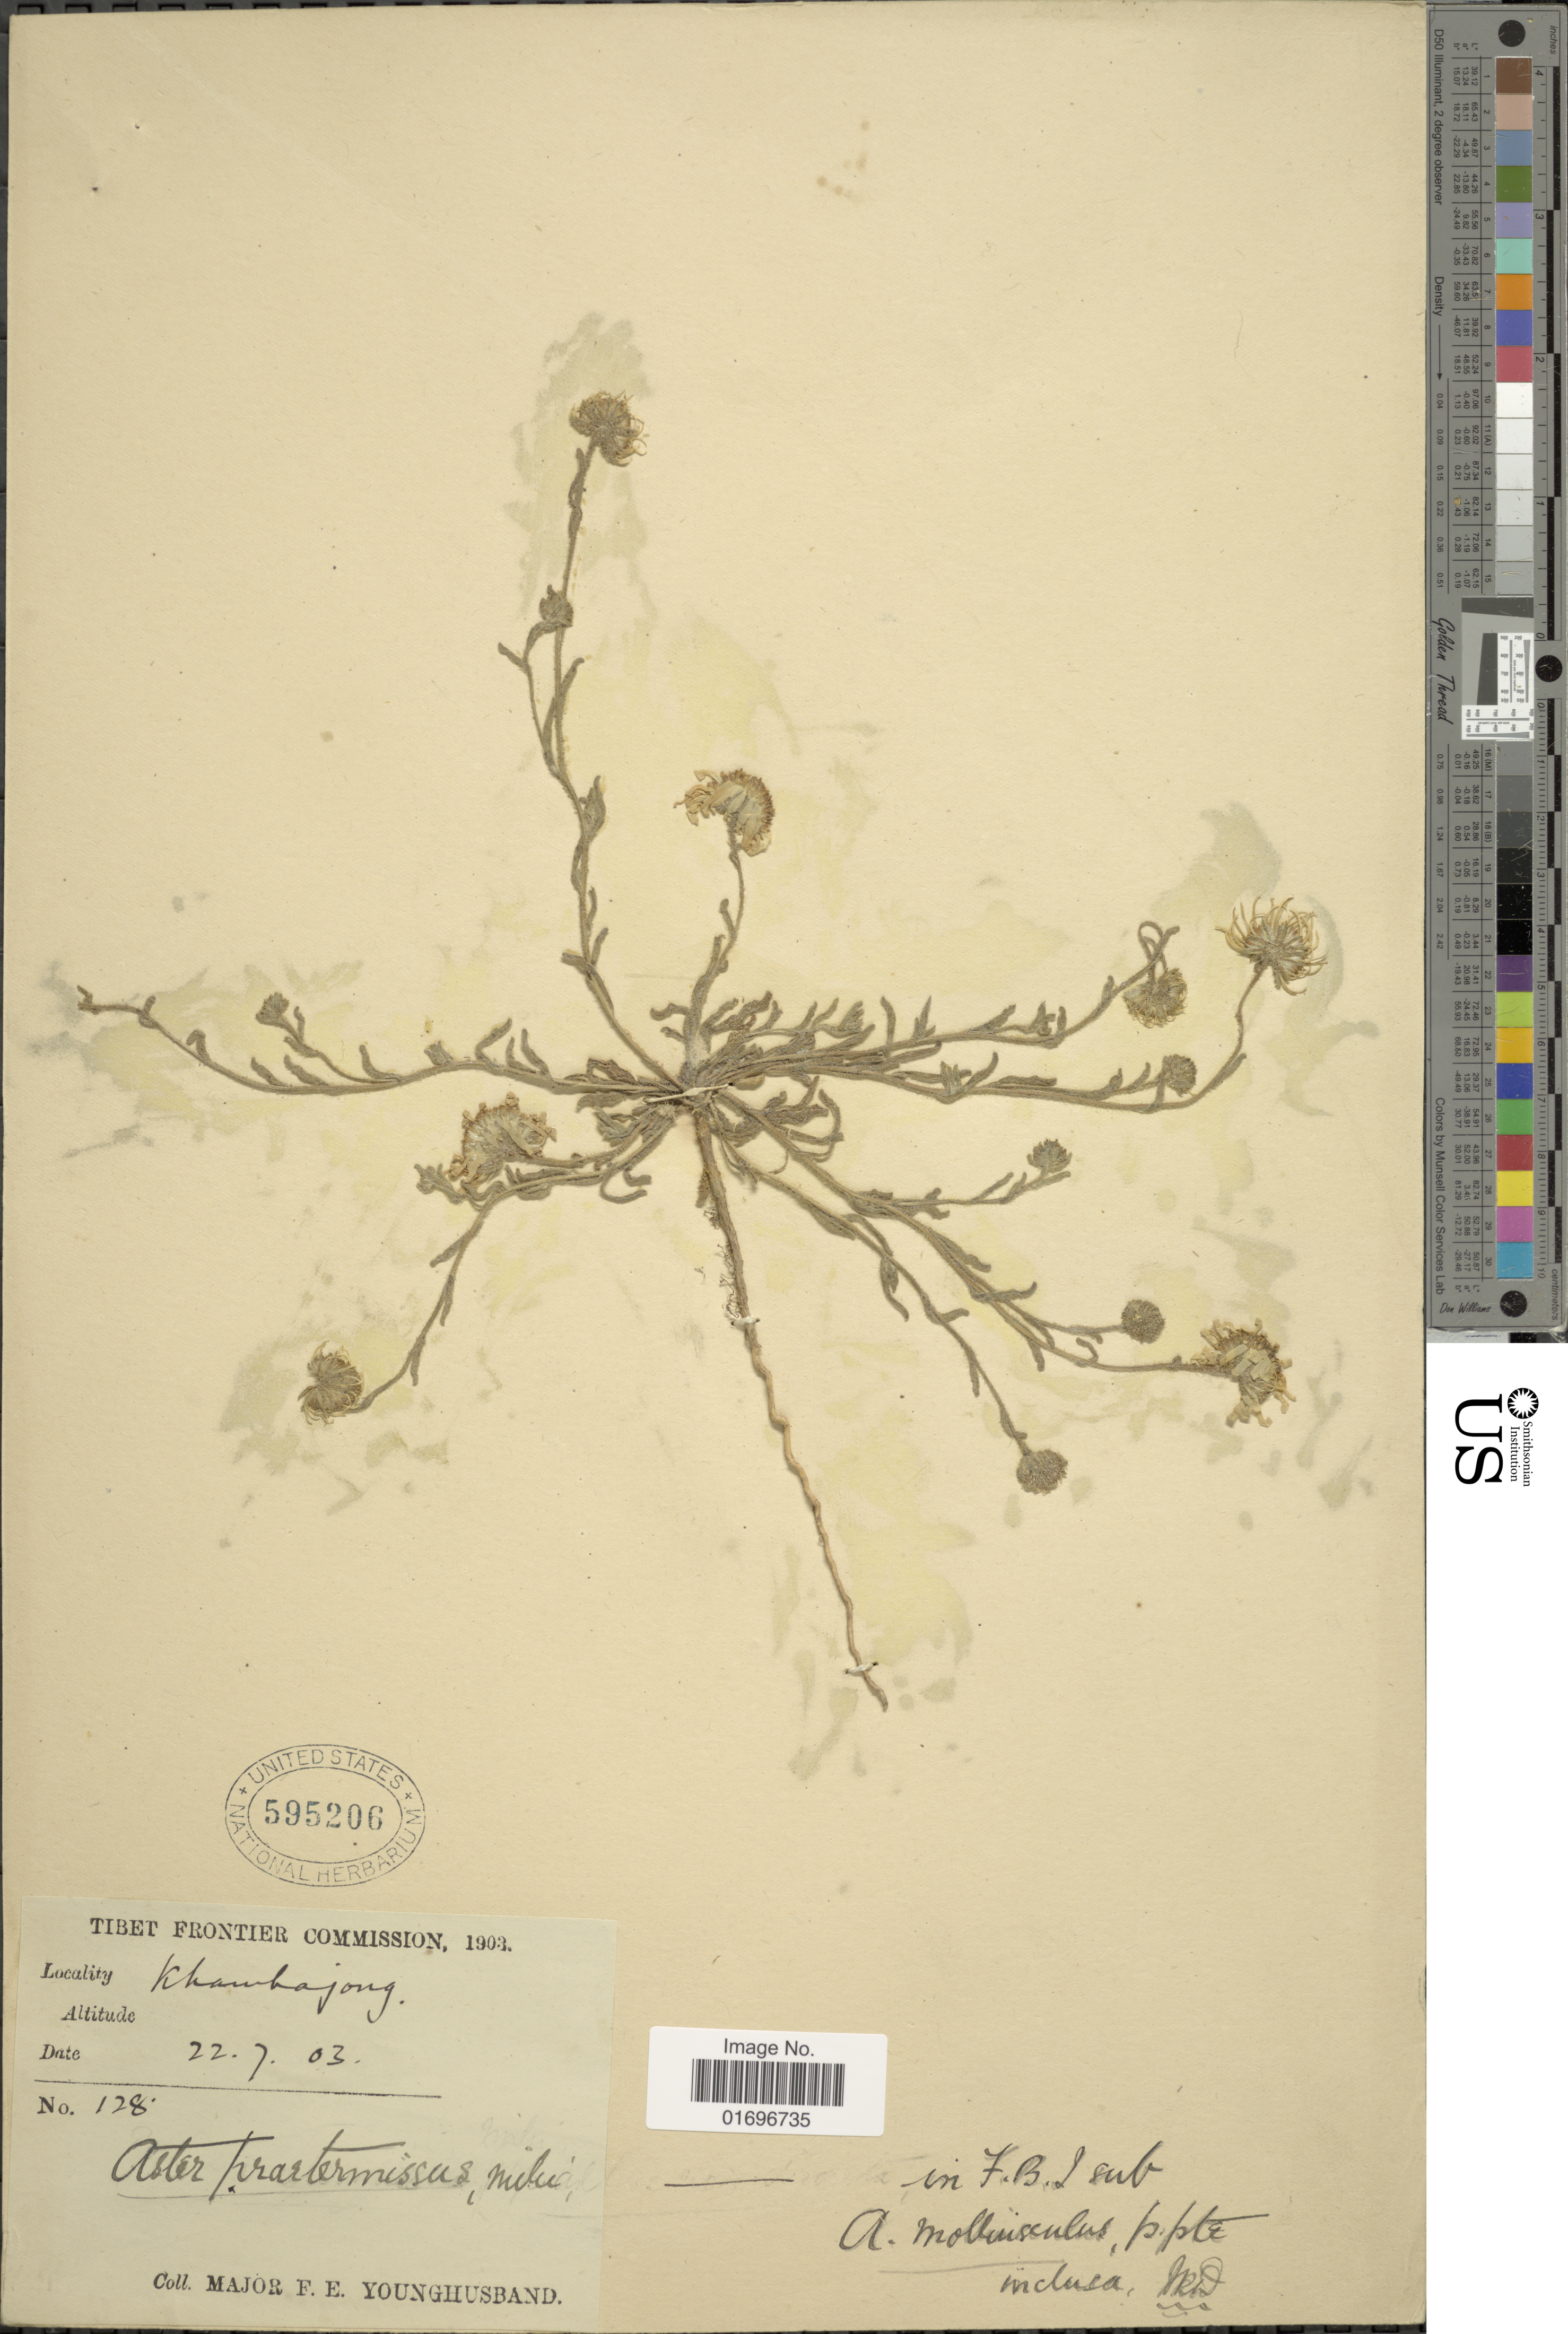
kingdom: Plantae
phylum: Tracheophyta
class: Magnoliopsida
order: Asterales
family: Asteraceae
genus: Aster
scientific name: Aster praetermissus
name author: J.R. Drumm. ex Hand.-Mazz.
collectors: F. Younghusband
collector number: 128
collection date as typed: Transcribed d/m/y: 22/7/3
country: China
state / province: Xizang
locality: Khawbajong [interpreted]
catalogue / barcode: US 595206